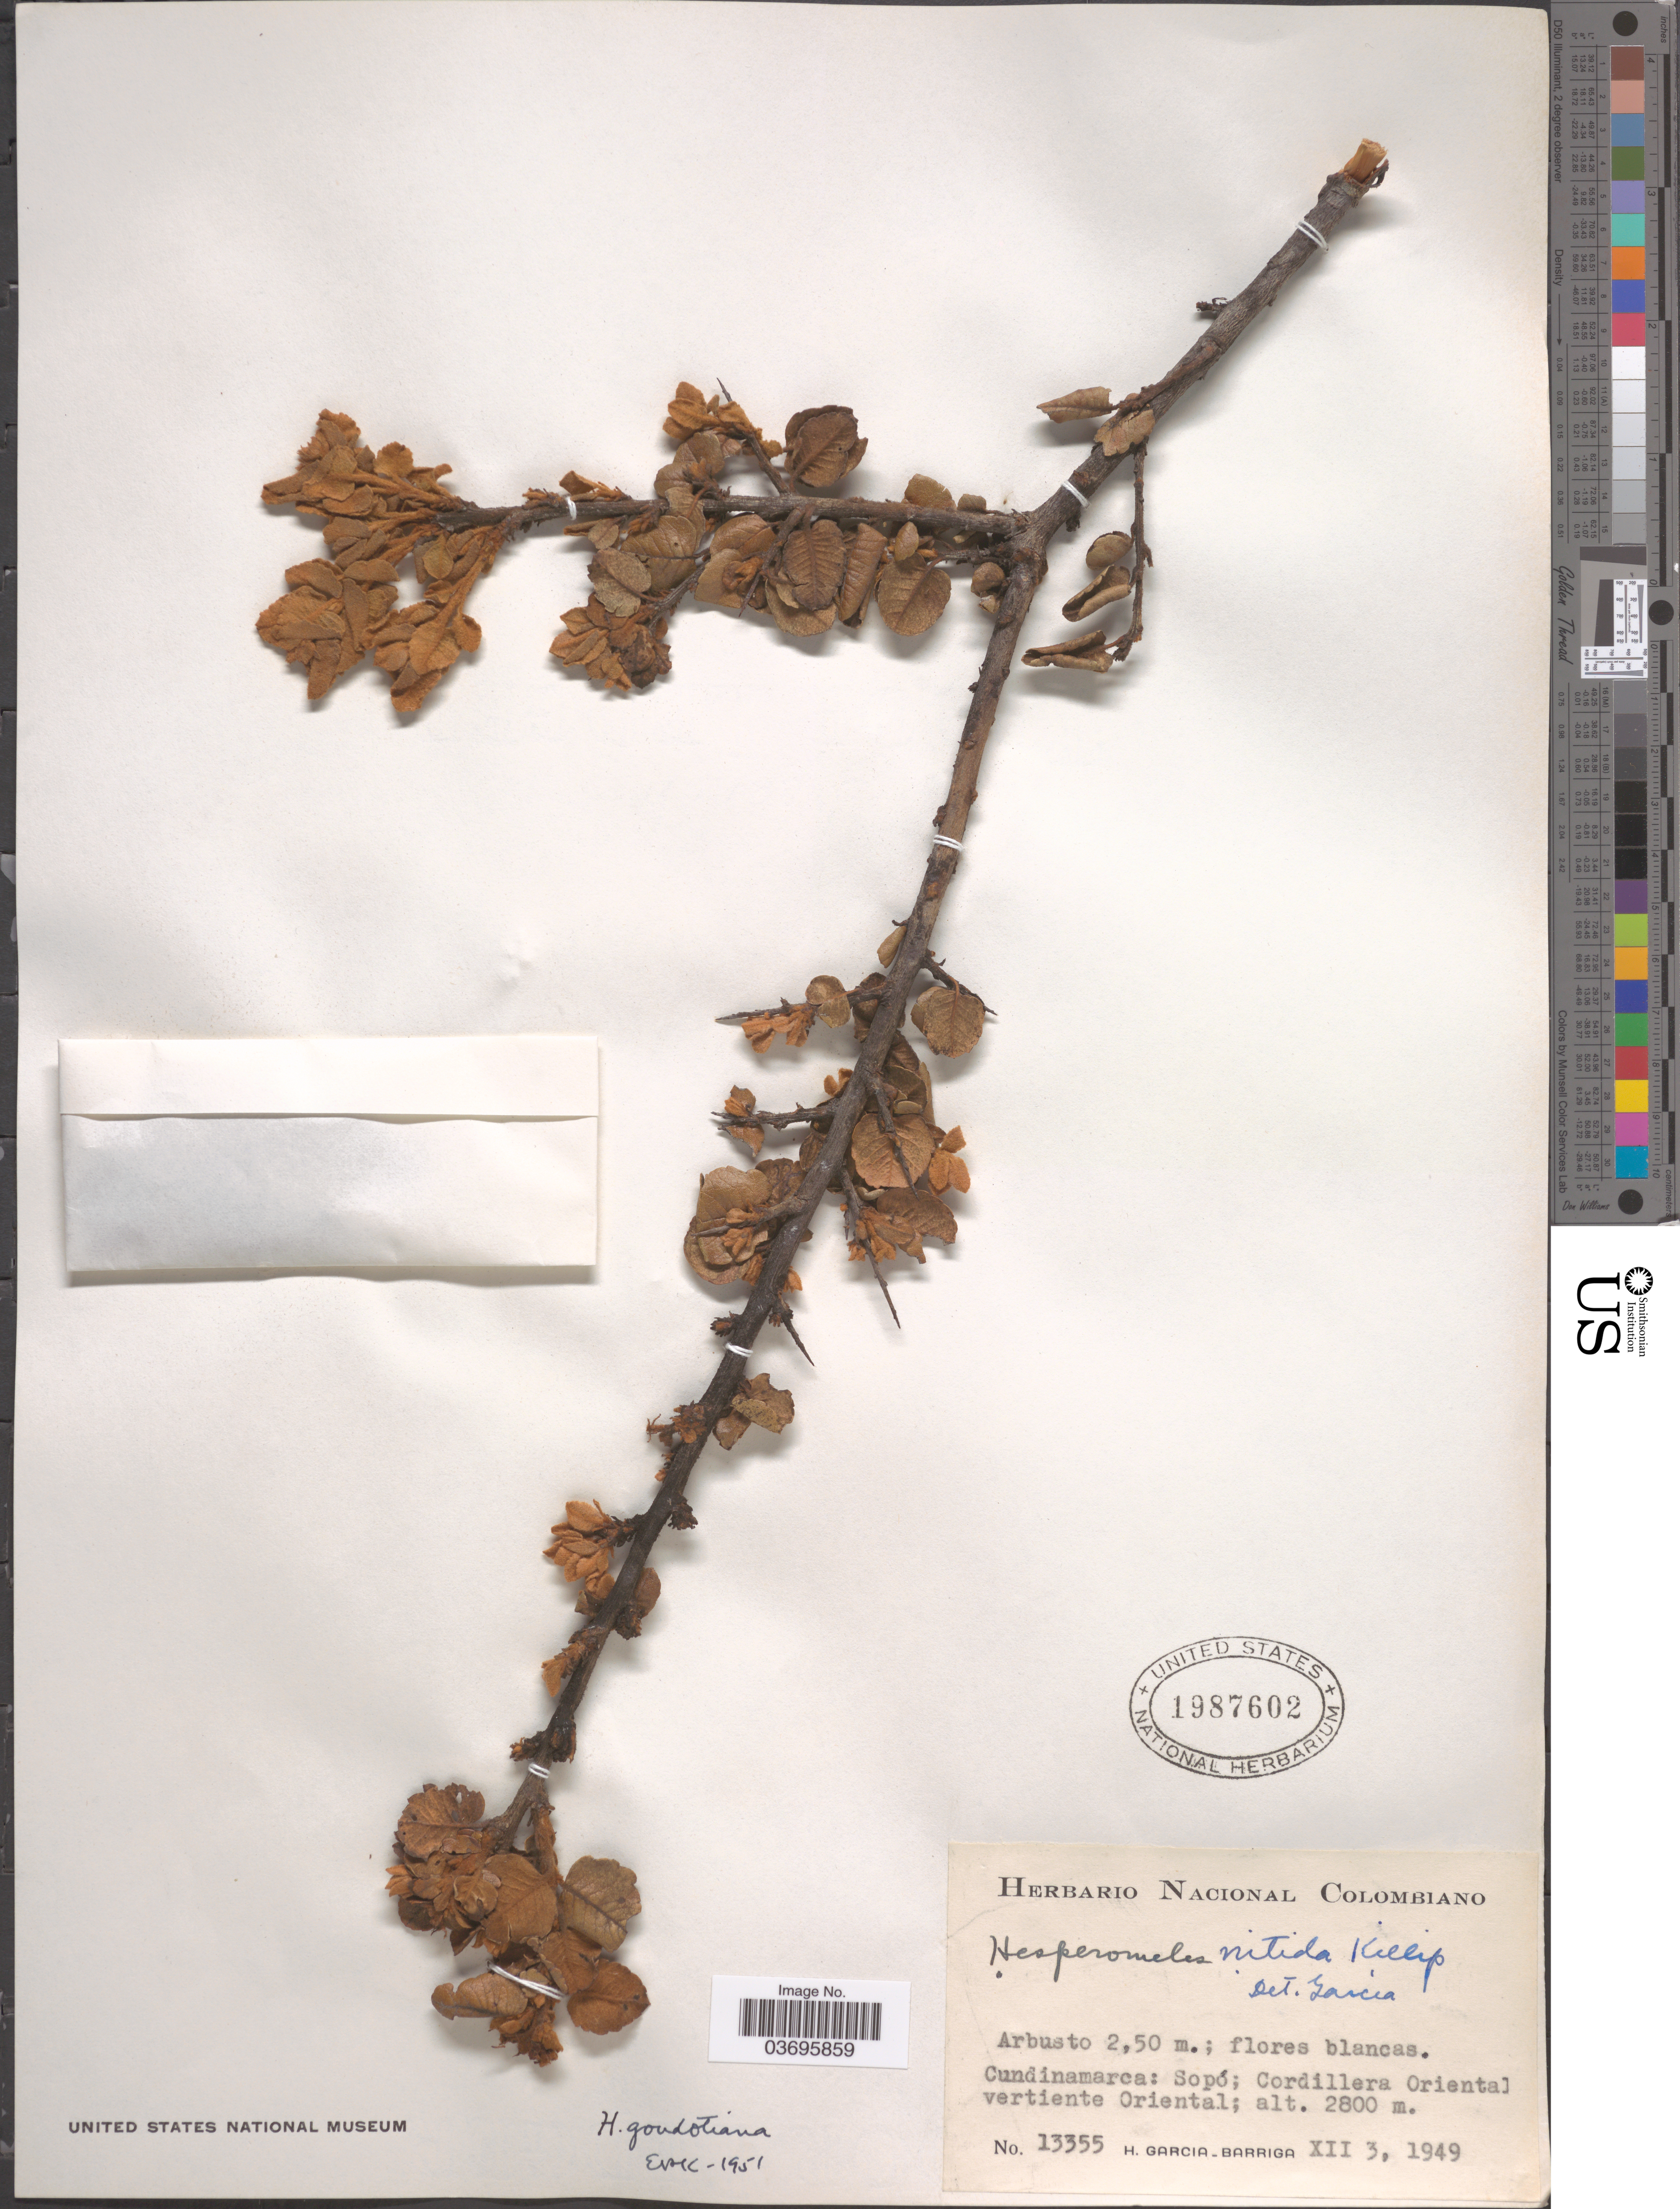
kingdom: Plantae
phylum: Tracheophyta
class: Magnoliopsida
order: Rosales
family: Rosaceae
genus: Hesperomeles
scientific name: Hesperomeles goudotiana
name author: Killip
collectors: H. García Barriga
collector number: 13355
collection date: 1949-12-03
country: Colombia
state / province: Cundinamarca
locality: Sopó: Cordillera Oriental vertiente Oriental.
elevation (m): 2800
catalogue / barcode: US 1987602